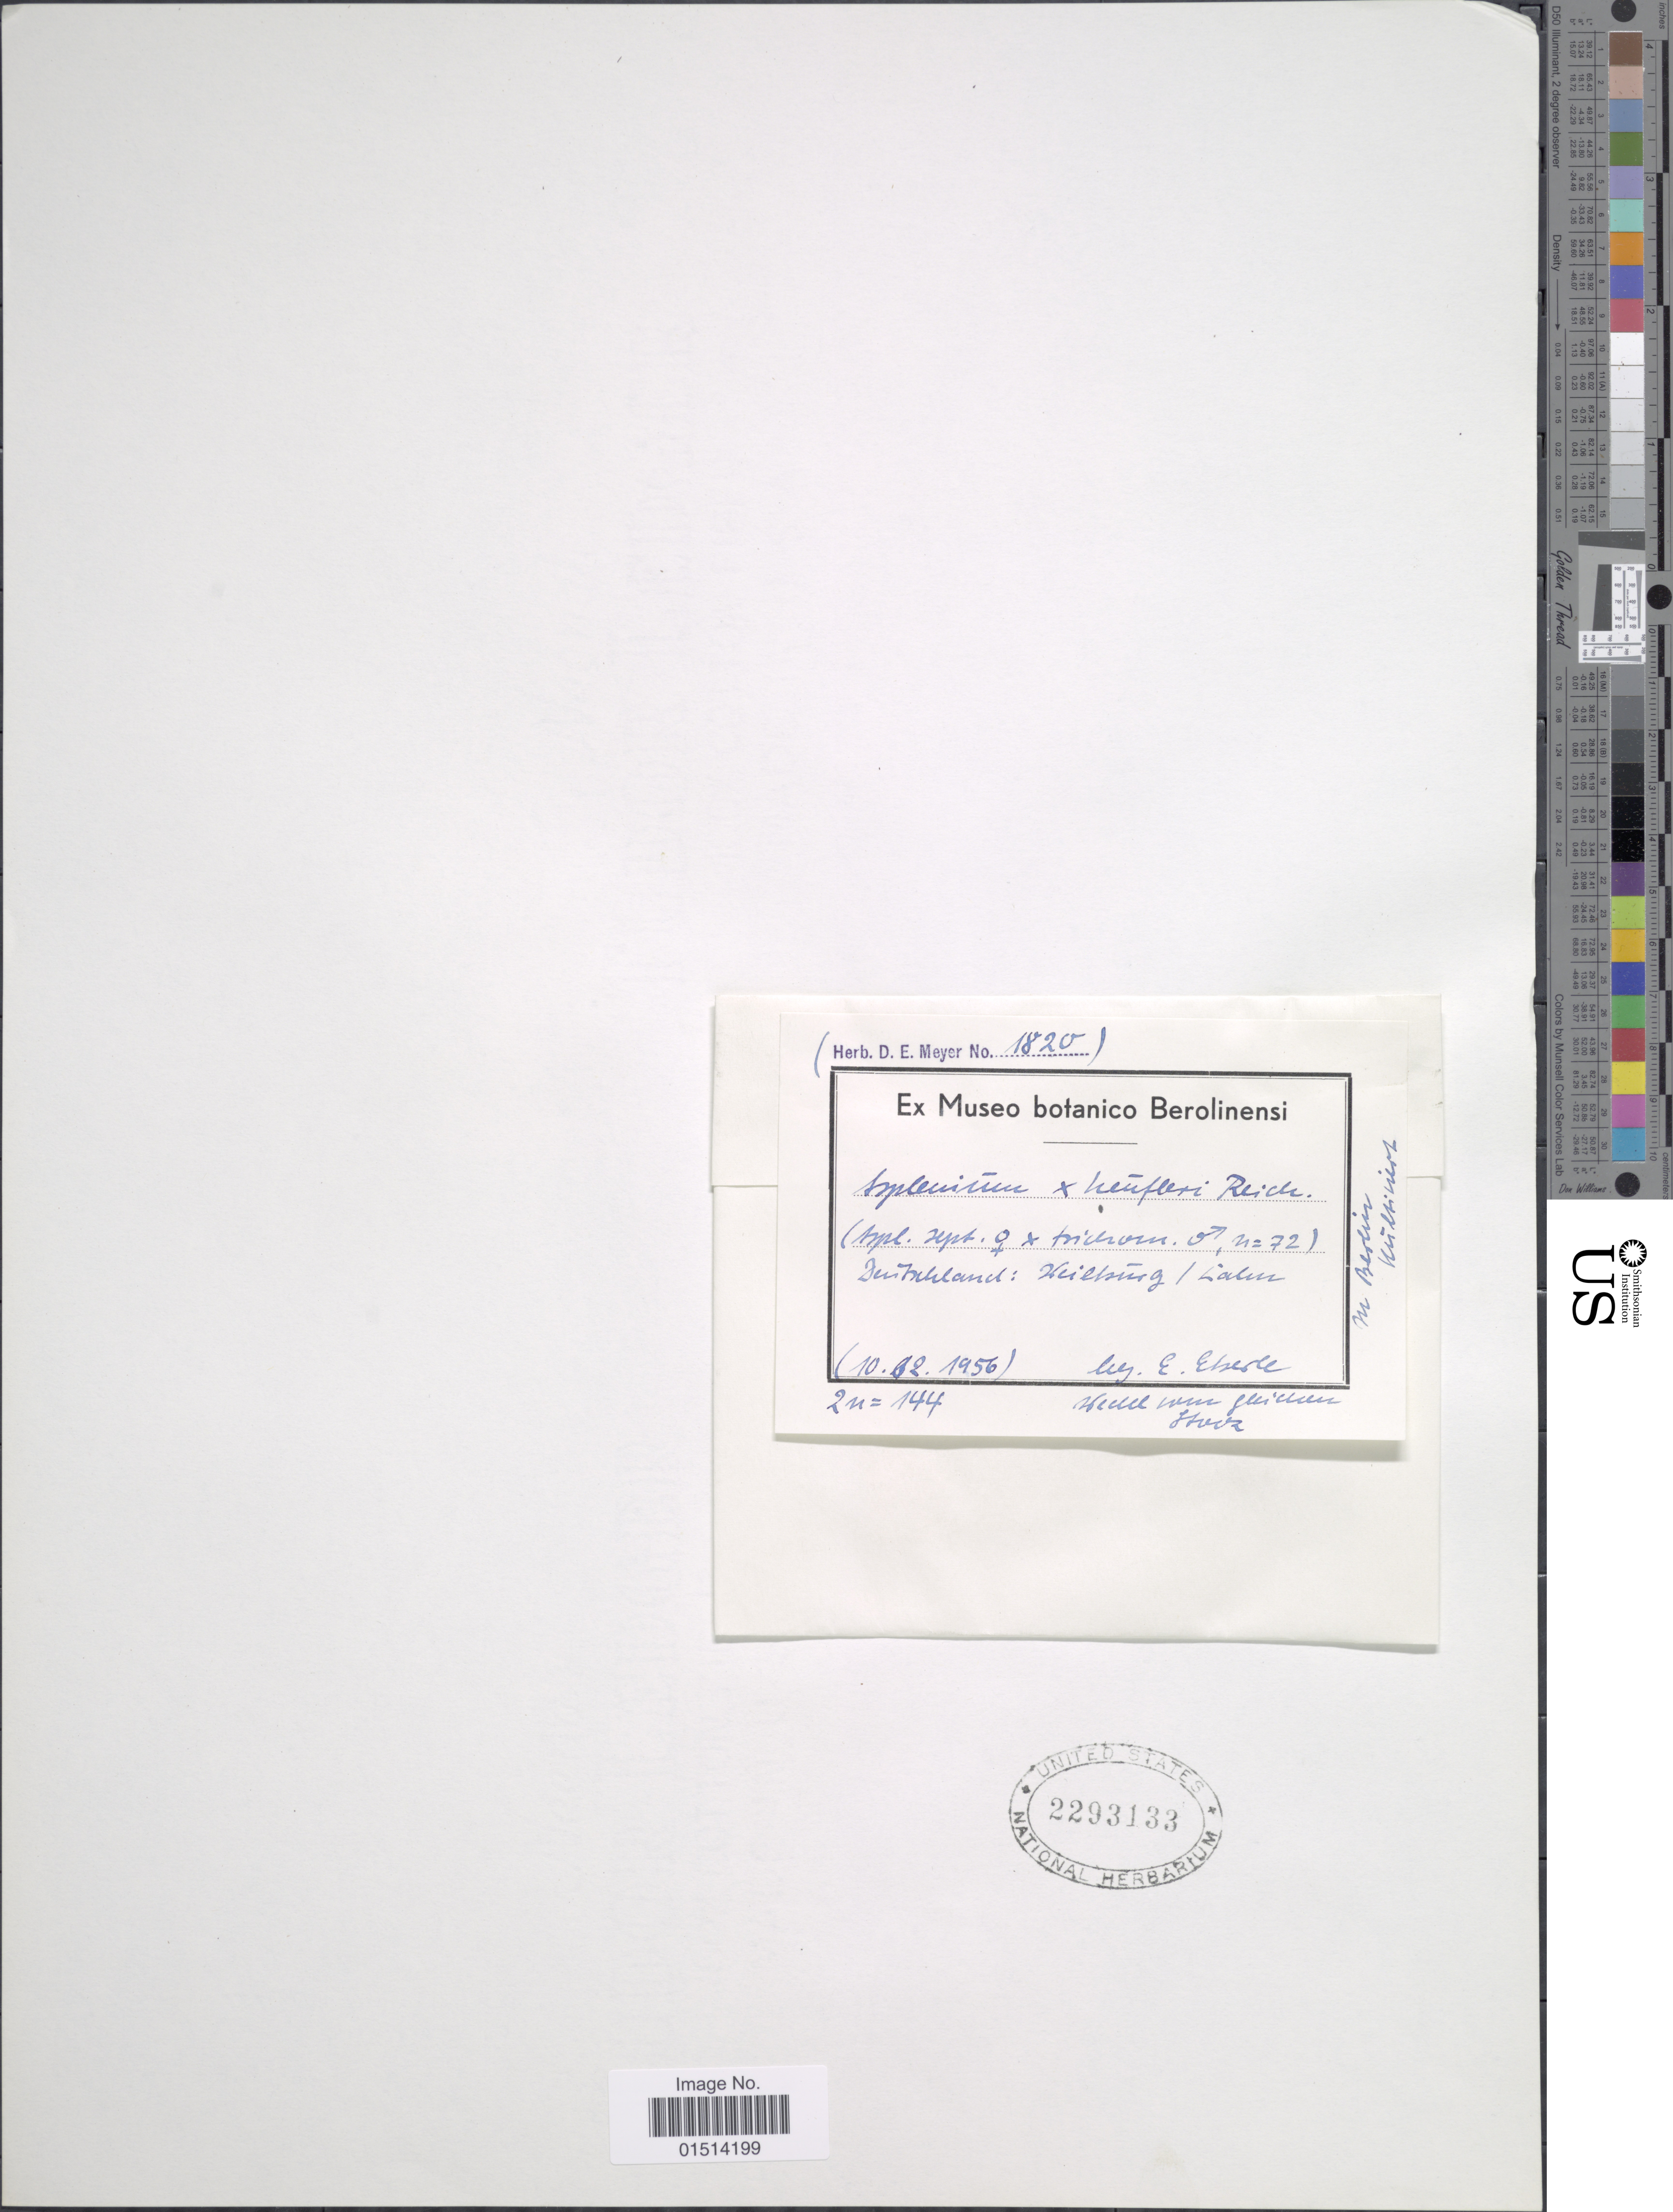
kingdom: Plantae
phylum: Tracheophyta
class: Polypodiopsida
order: Polypodiales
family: Aspleniaceae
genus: Asplenium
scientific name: Asplenium septentrionale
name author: (L.) Hoffm.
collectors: E. Eberle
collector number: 1820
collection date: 1956-02-10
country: Germany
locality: Deutschland: Hiltsurg/ Lalin [interpreted]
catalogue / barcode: US 2293133